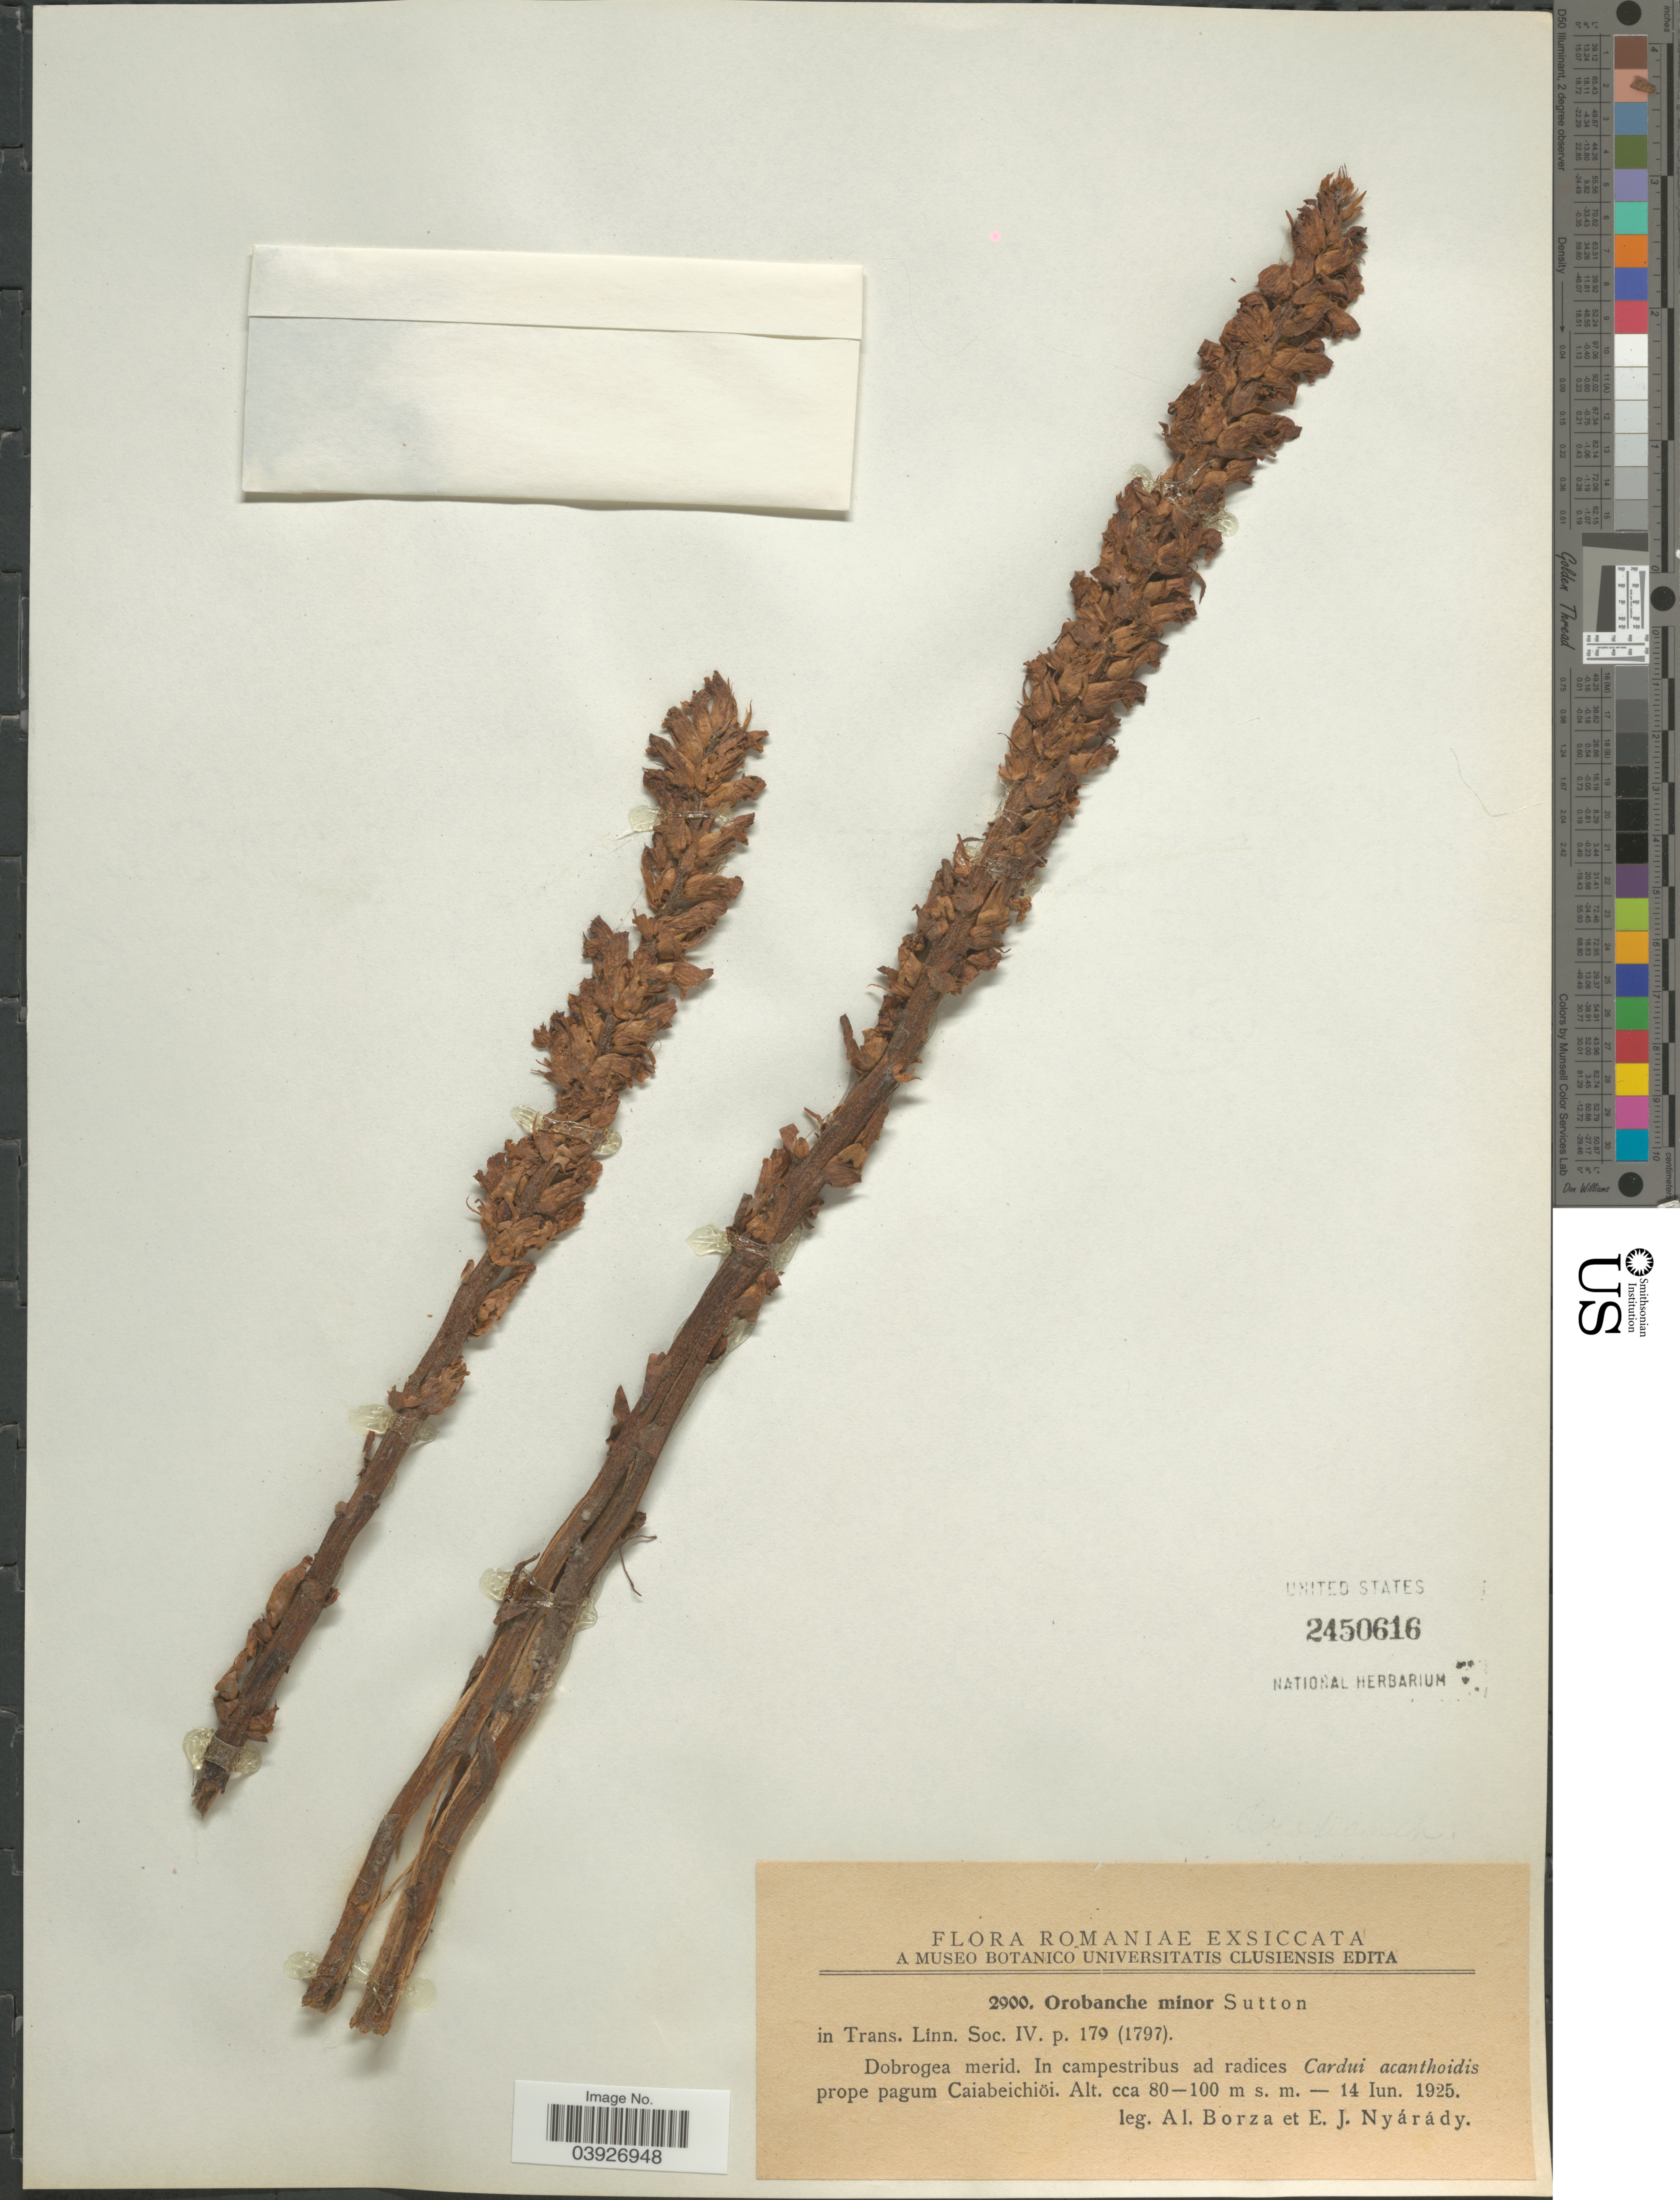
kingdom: Plantae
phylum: Tracheophyta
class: Magnoliopsida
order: Lamiales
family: Orobanchaceae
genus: Orobanche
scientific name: Orobanche minor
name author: Sm.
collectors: A. Borza & E. Nyárády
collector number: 2900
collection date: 1925-06-14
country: Romania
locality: Dobrogea merid. In campestribus ad radices Cardui acanthoidis prope pagum Caiabeichiöi.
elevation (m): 80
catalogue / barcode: US 2450616